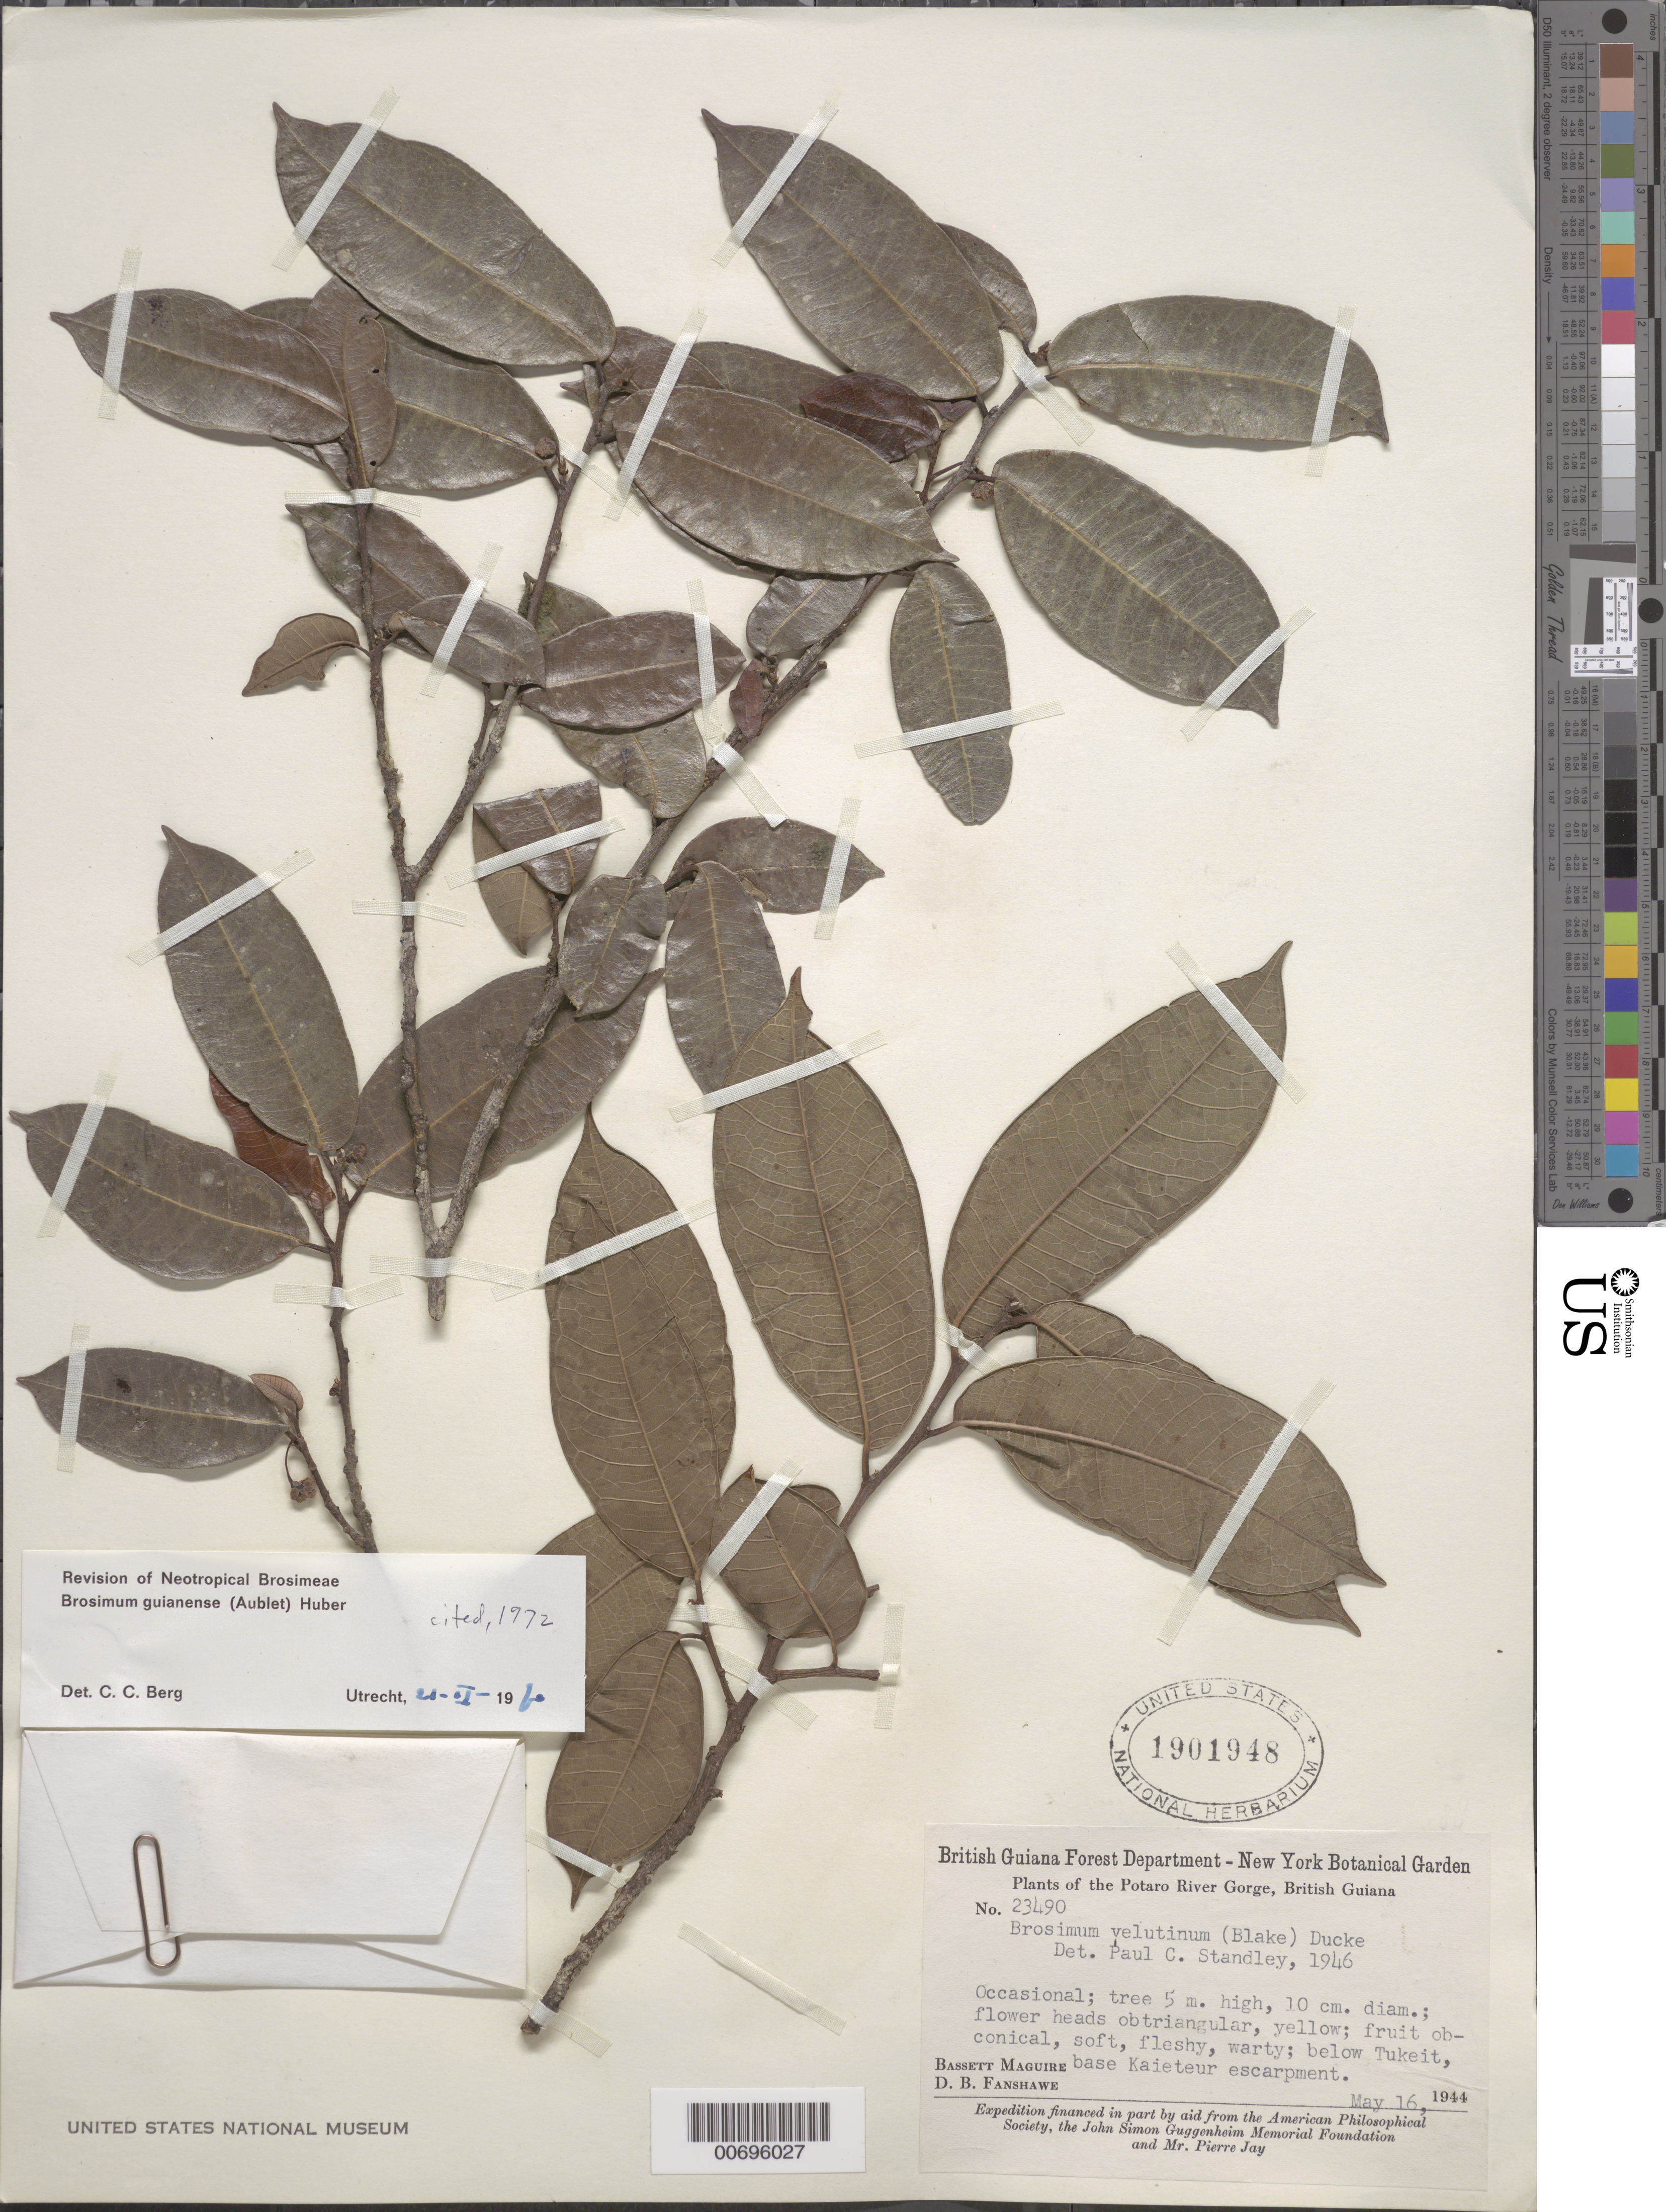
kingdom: Plantae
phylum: Tracheophyta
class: Magnoliopsida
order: Rosales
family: Moraceae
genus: Brosimum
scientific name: Brosimum guianense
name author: (Aubl.) Huber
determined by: Berg, C. C.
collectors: B. Maguire & D. B. Fanshawe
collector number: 23490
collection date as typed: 16-May-44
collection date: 1944-05-16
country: Guyana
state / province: Potaro-Siparuni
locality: Potaro River Gorge, below Tukeit, base of Kaieteur escarpment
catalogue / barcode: US 1901948